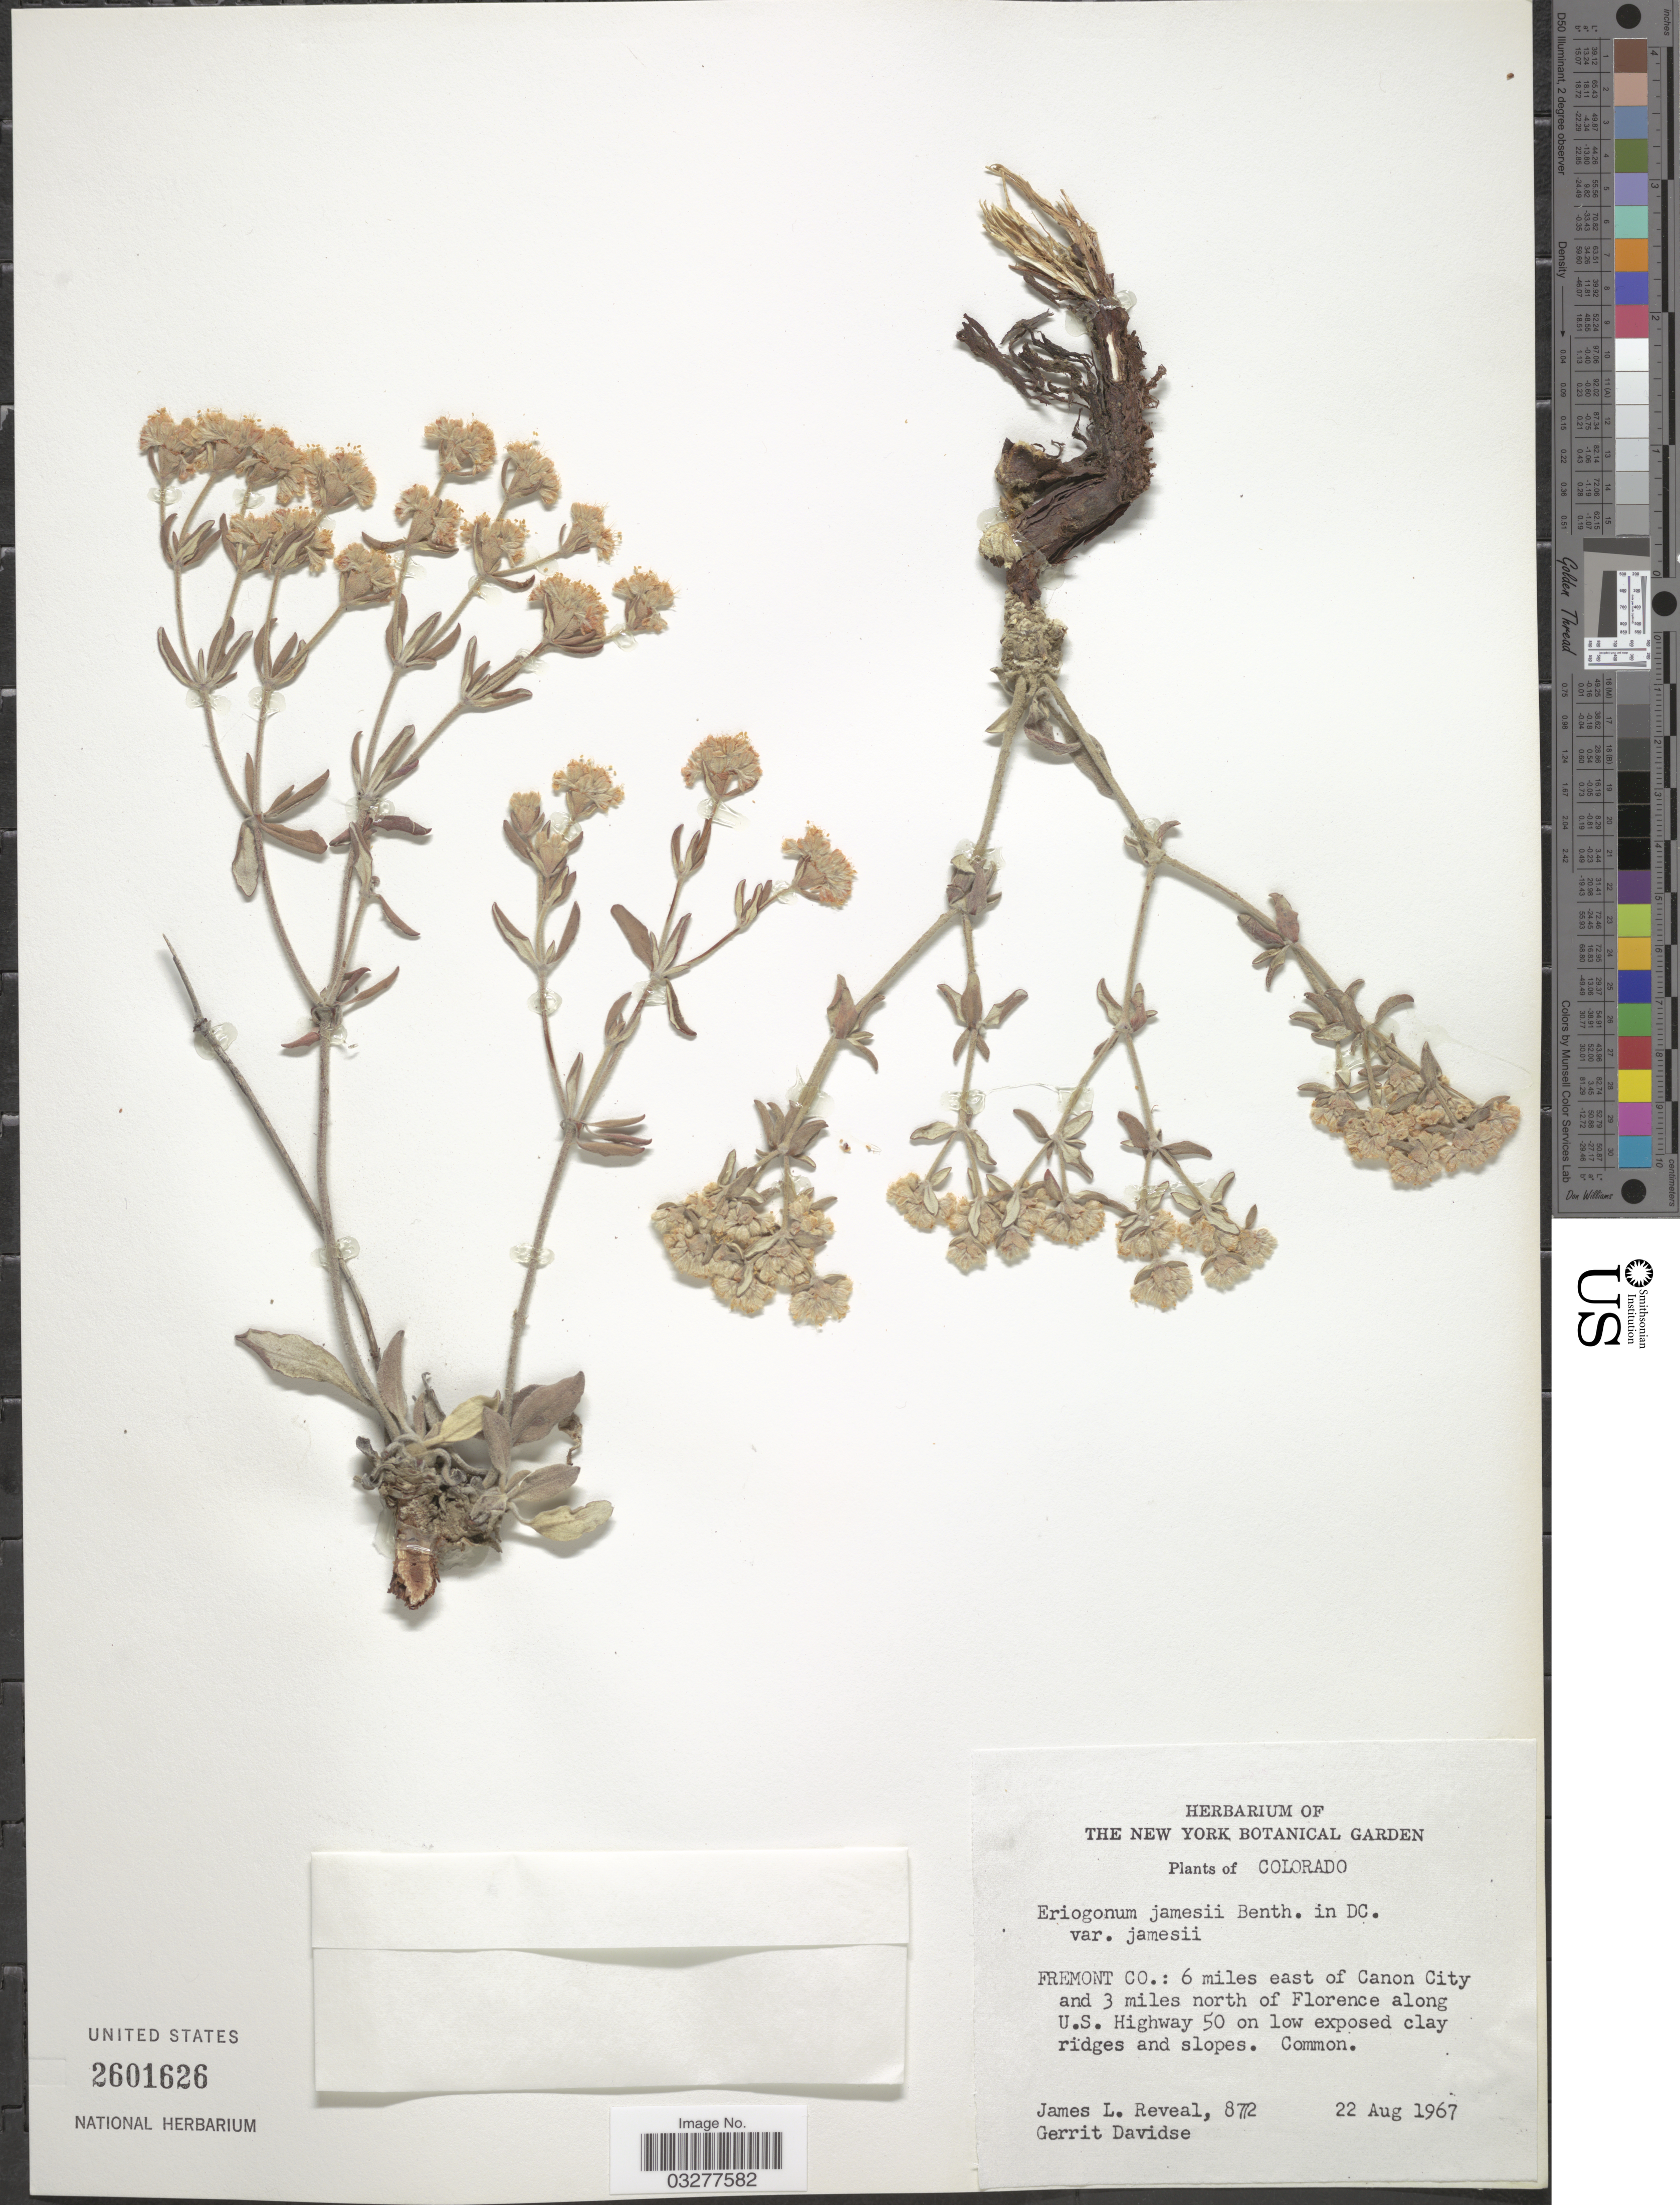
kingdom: Plantae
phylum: Tracheophyta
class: Magnoliopsida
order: Caryophyllales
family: Polygonaceae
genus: Eriogonum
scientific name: Eriogonum jamesii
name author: Benth.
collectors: J. L. Reveal & G. Davidse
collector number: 872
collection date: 1967-08-22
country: United States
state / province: Colorado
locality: Fremont Co.: 6 miles east of Canon City and 3 miles north of Florence along U.S. Highway 50 on low exposed clay ridges and slopes.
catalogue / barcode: US 2601626